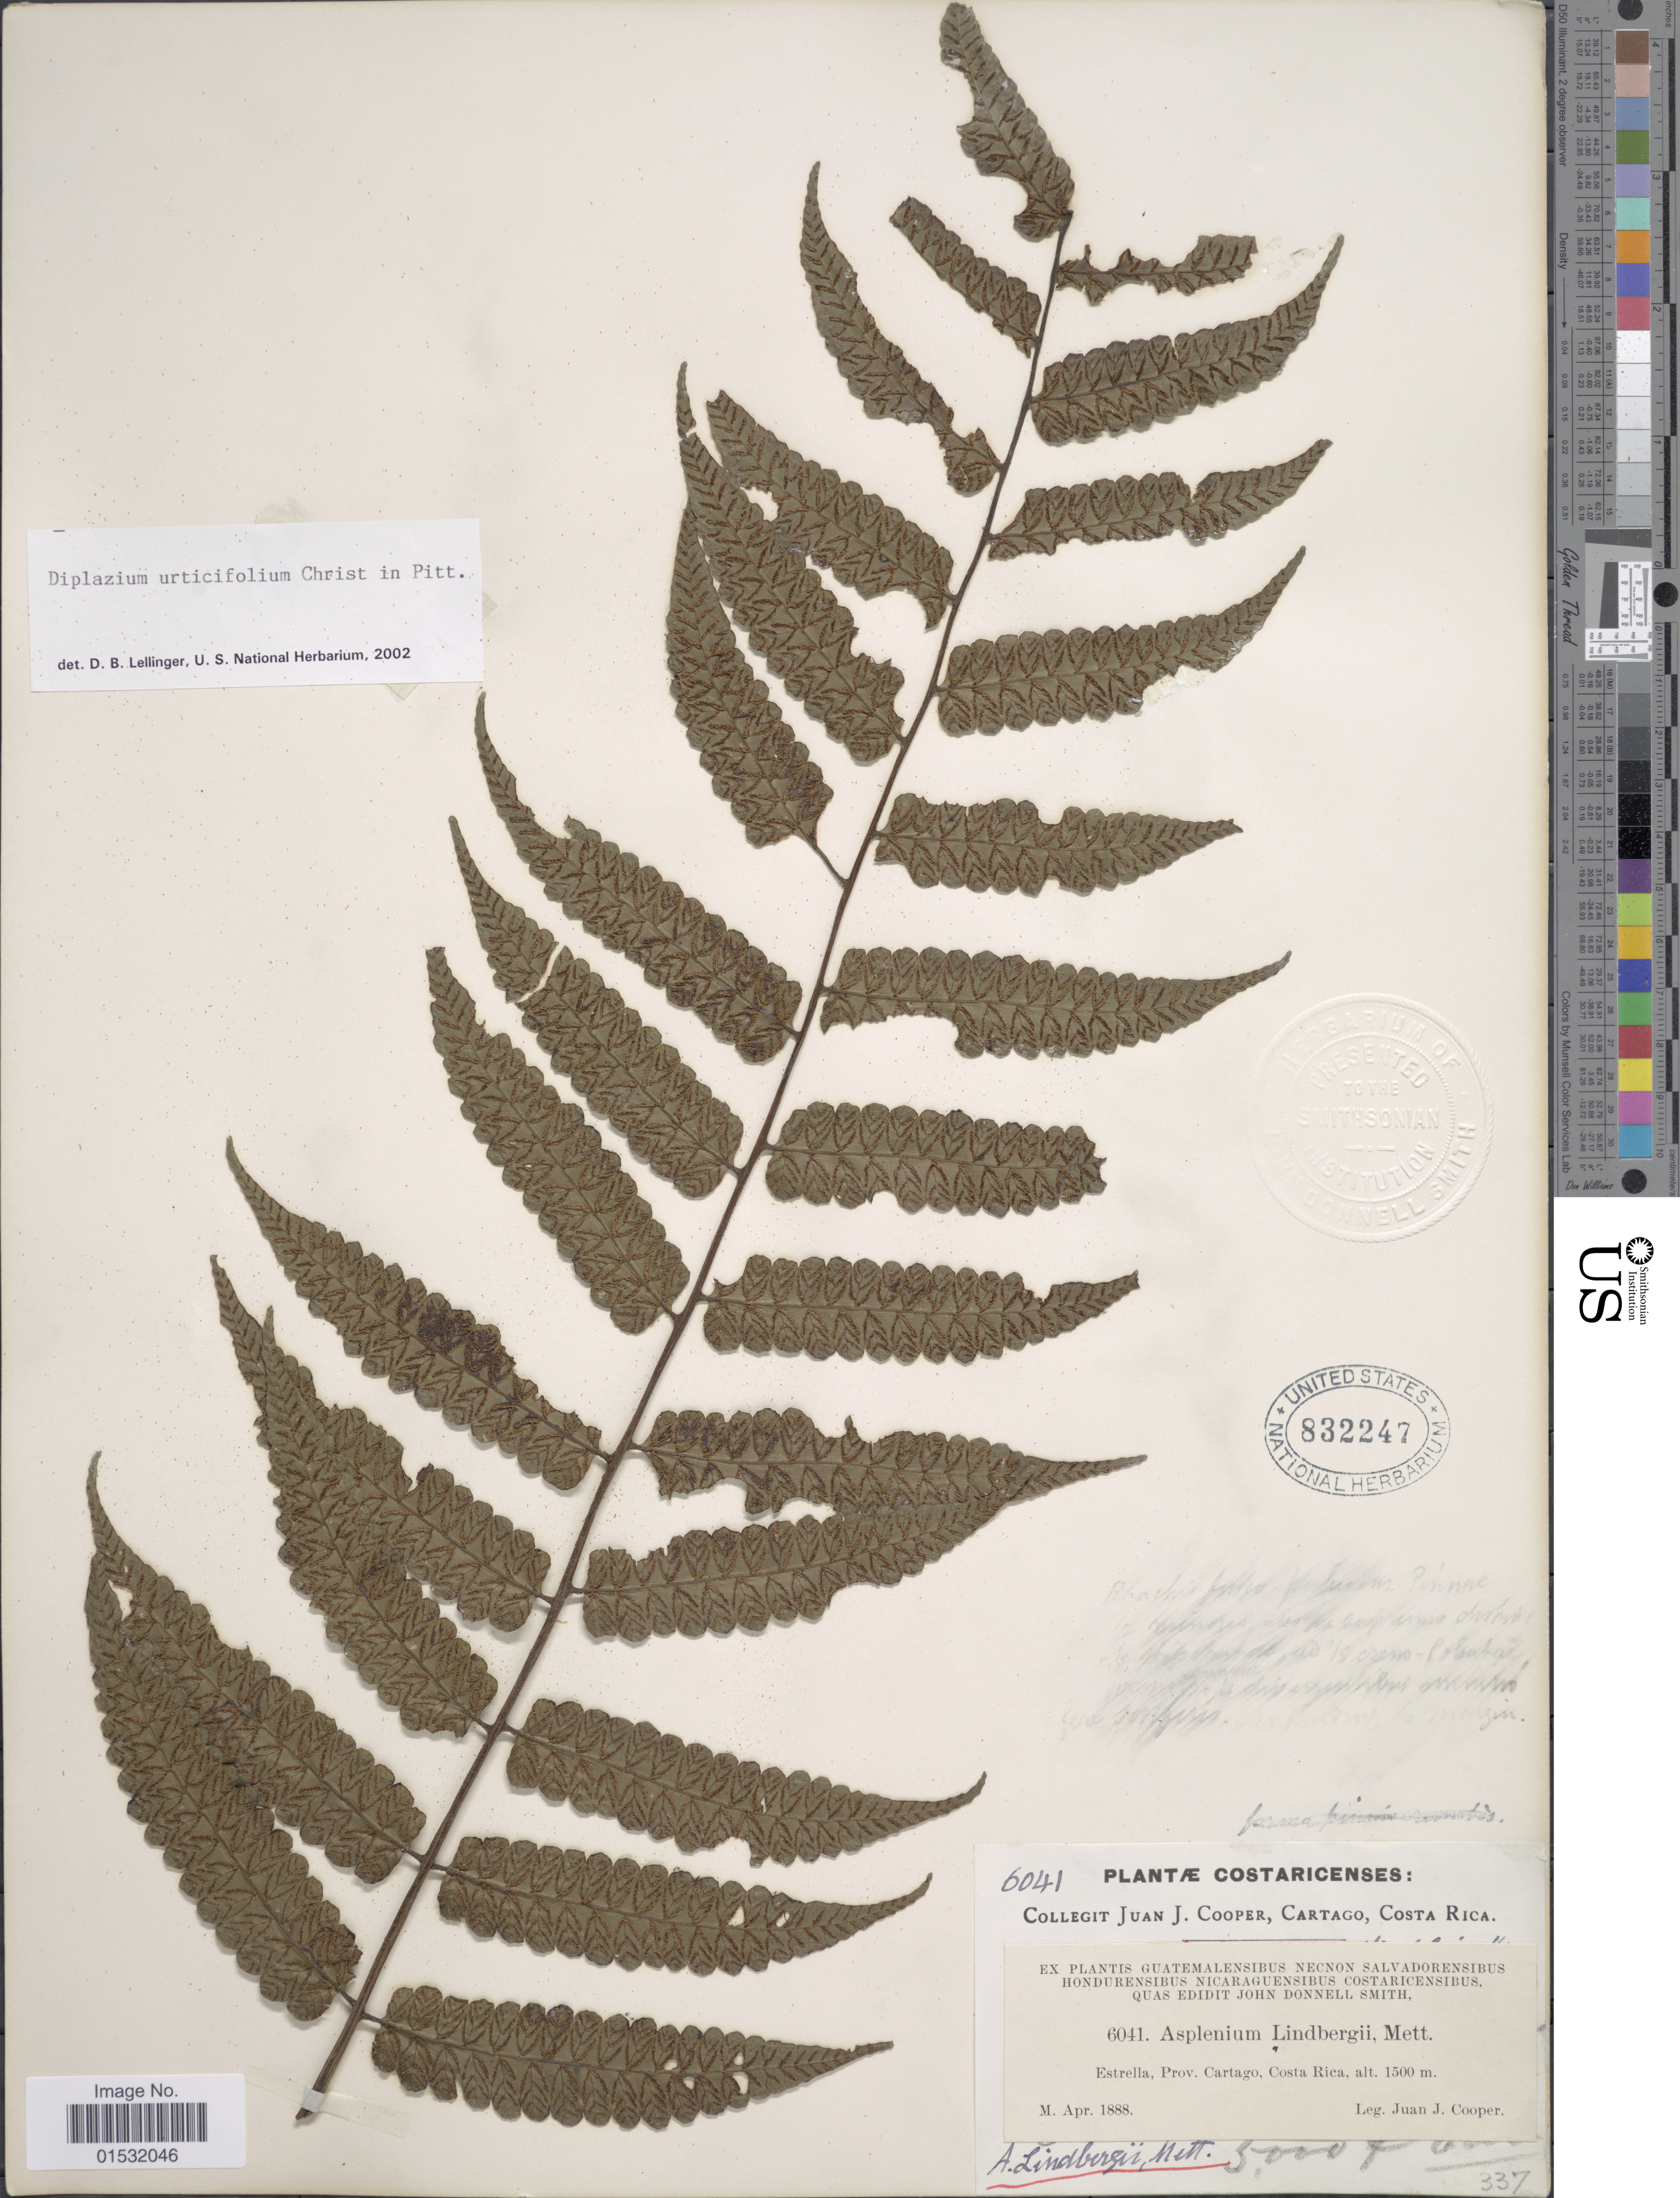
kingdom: Plantae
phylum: Tracheophyta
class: Polypodiopsida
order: Polypodiales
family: Athyriaceae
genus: Diplazium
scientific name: Diplazium urticifolium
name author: Christ in Pittier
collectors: J. J. Cooper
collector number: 6041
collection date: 1888-04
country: Costa Rica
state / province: Cartago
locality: Estrella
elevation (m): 1500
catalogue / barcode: US 832247